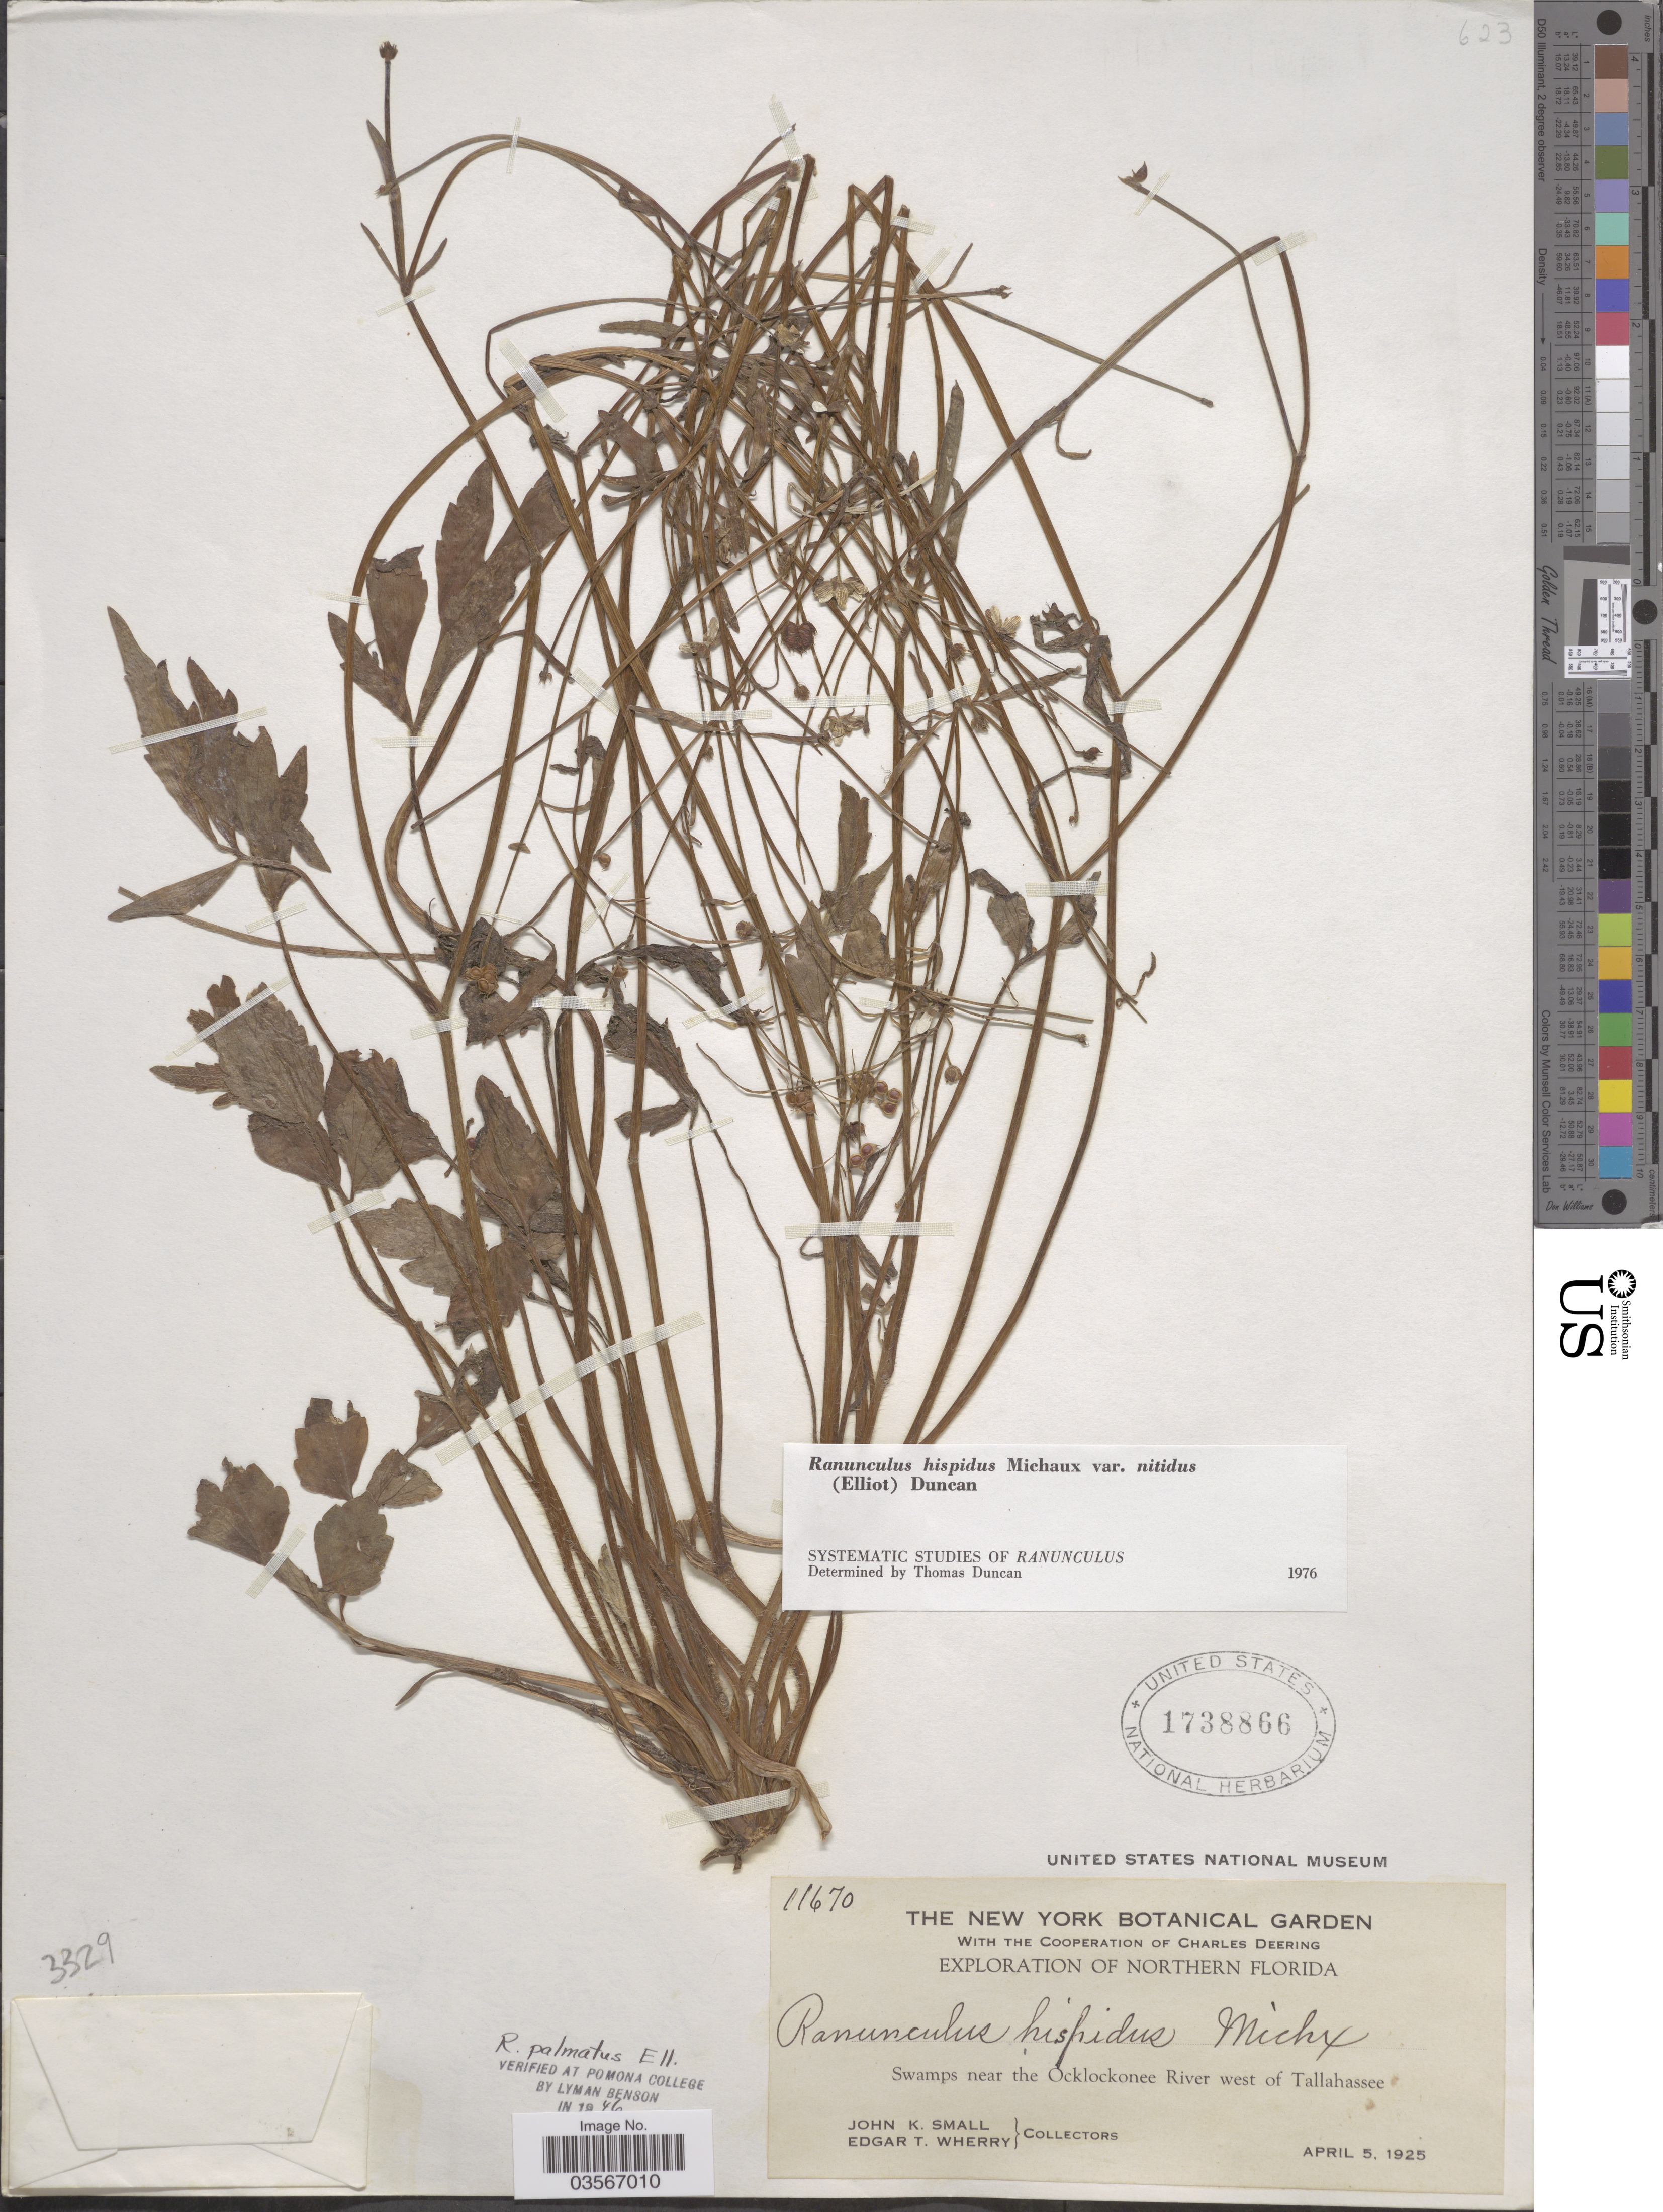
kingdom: Plantae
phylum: Tracheophyta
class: Magnoliopsida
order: Ranunculales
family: Ranunculaceae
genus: Ranunculus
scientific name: Ranunculus hispidus var. nitidus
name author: (Chapm.) T. Duncan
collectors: J. K. Small & E. T. Wherry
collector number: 11670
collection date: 1925-04-05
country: United States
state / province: Florida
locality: Northern Florida. Swamps near the Ocklockonee River west of Tallahassee.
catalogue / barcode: US 1738866